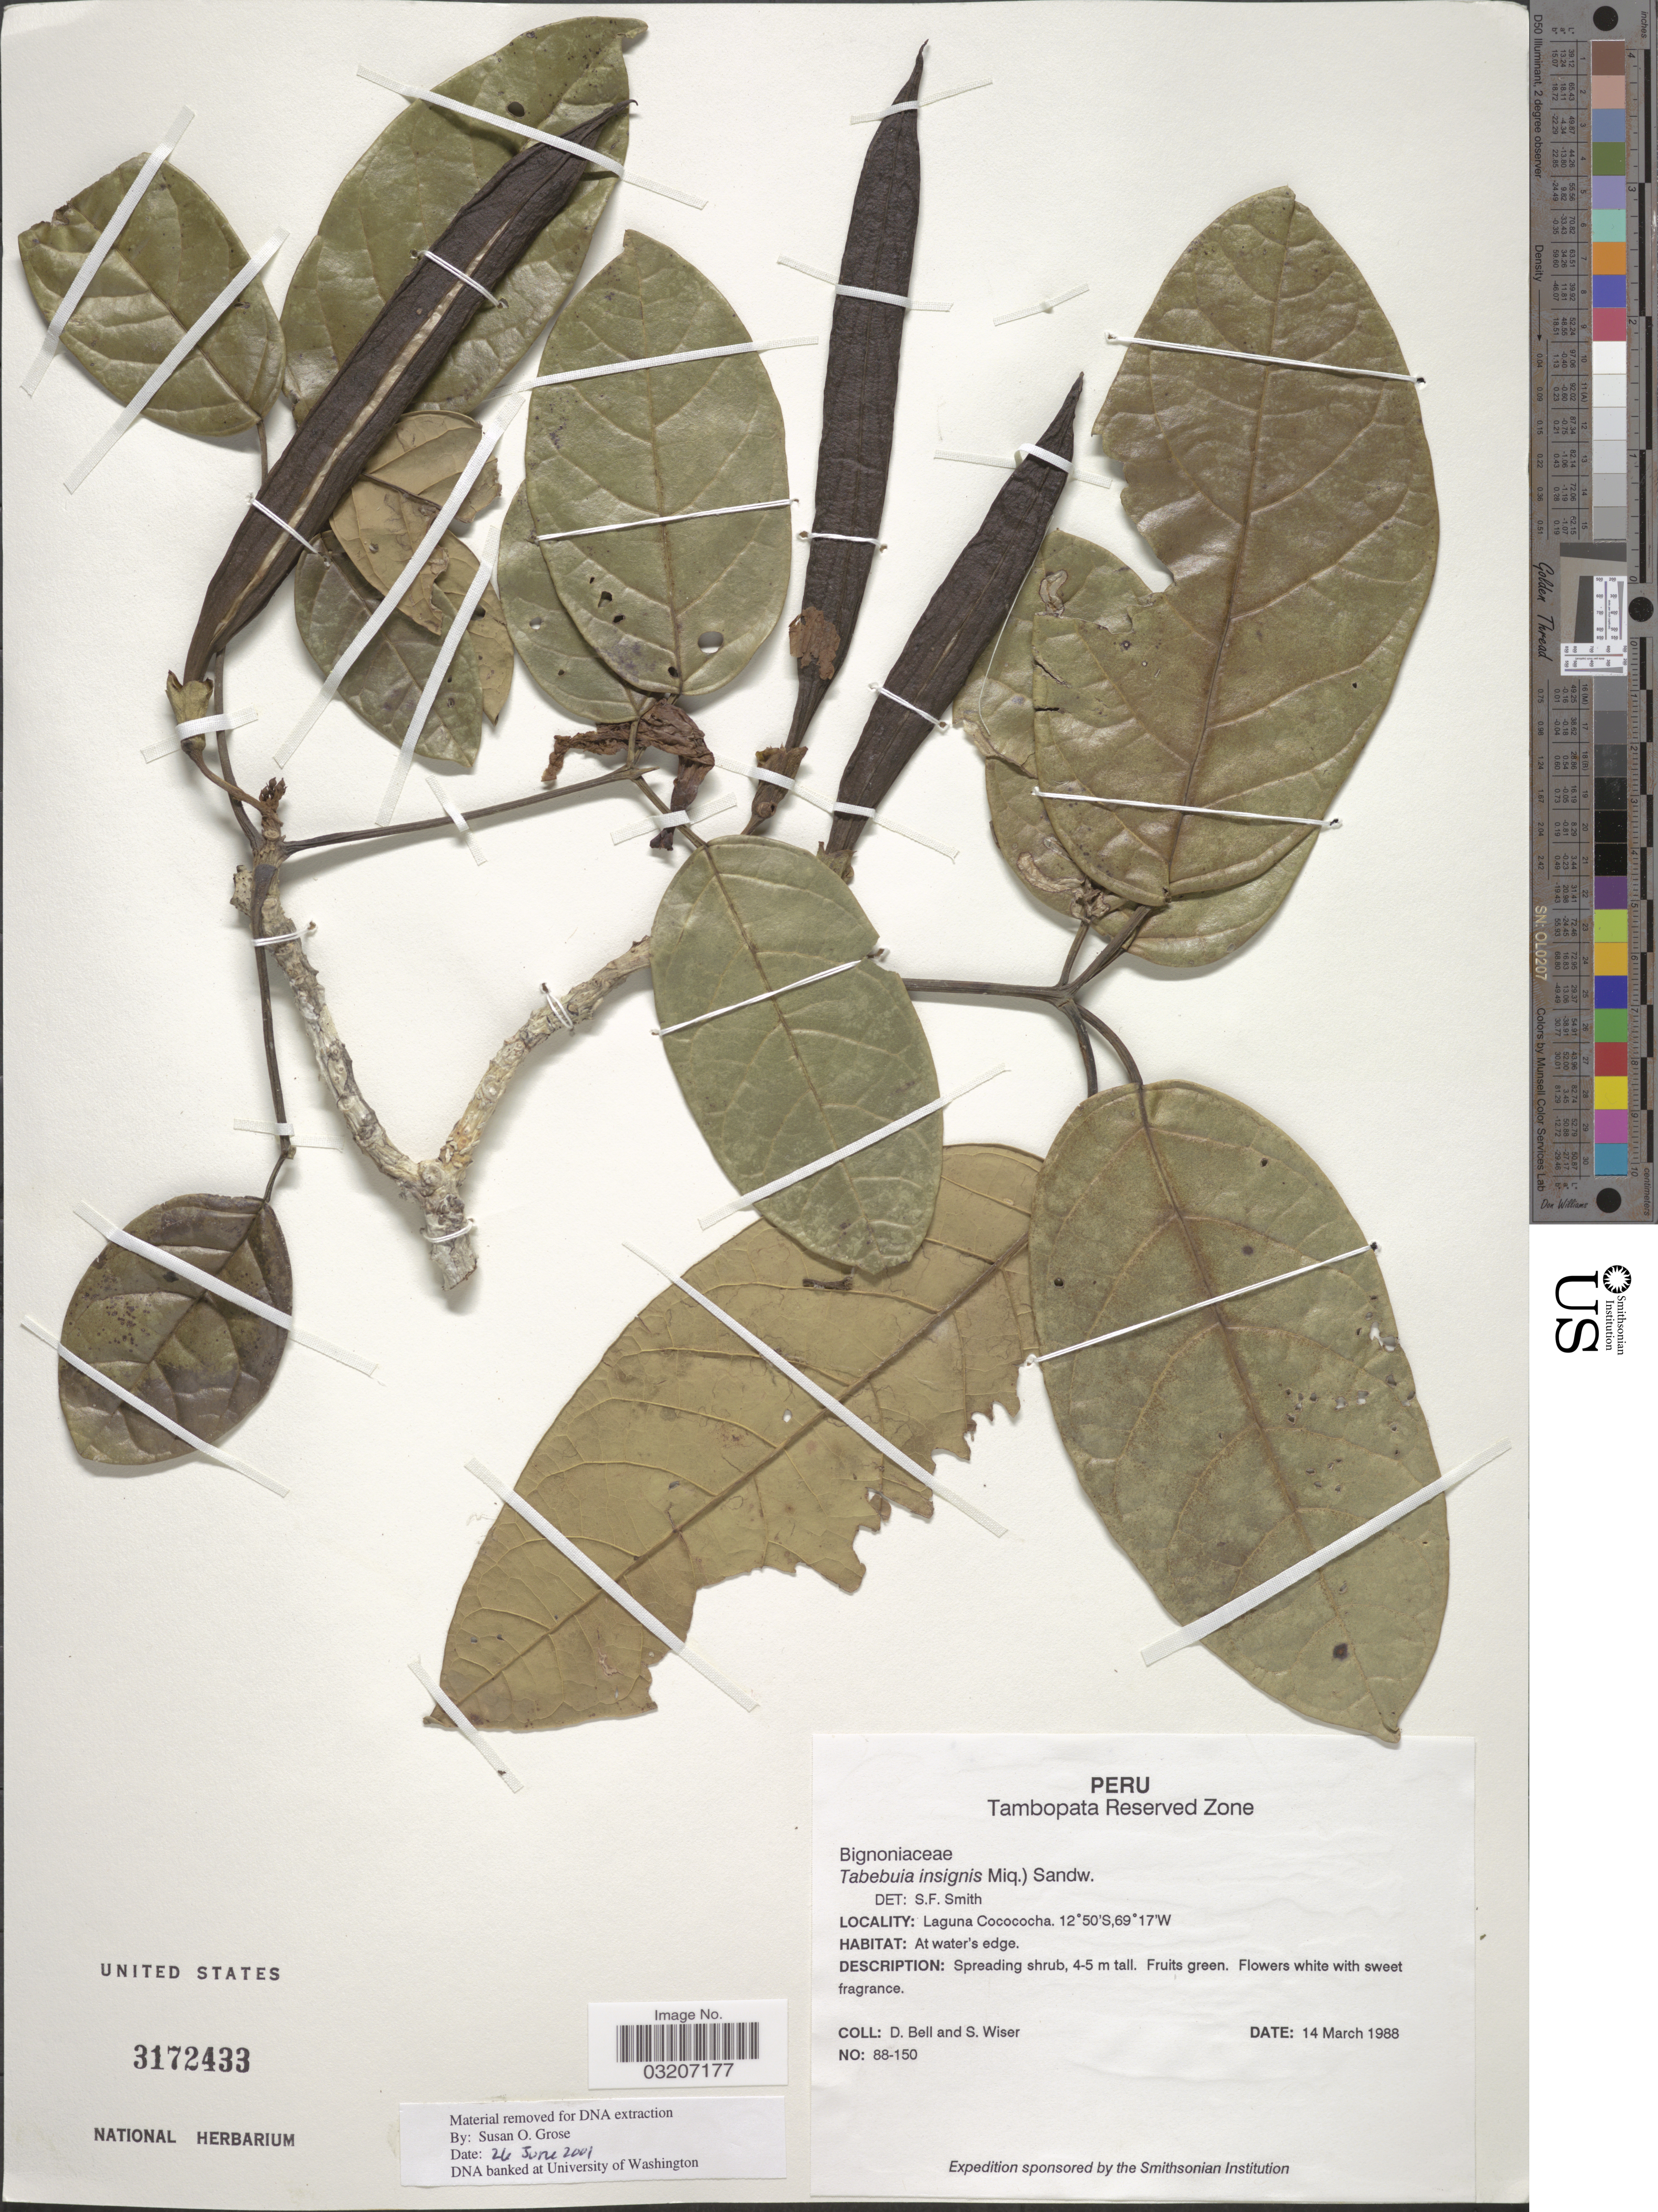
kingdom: Plantae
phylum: Tracheophyta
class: Magnoliopsida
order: Lamiales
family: Bignoniaceae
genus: Tabebuia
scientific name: Tabebuia insignis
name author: (Miq.) Sandwith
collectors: D. A. Bell & S. Wiser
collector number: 88-150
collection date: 1988-03-14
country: Peru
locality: Tambopata Reserved Zone. Laguna Cocococha.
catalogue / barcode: US 3172433